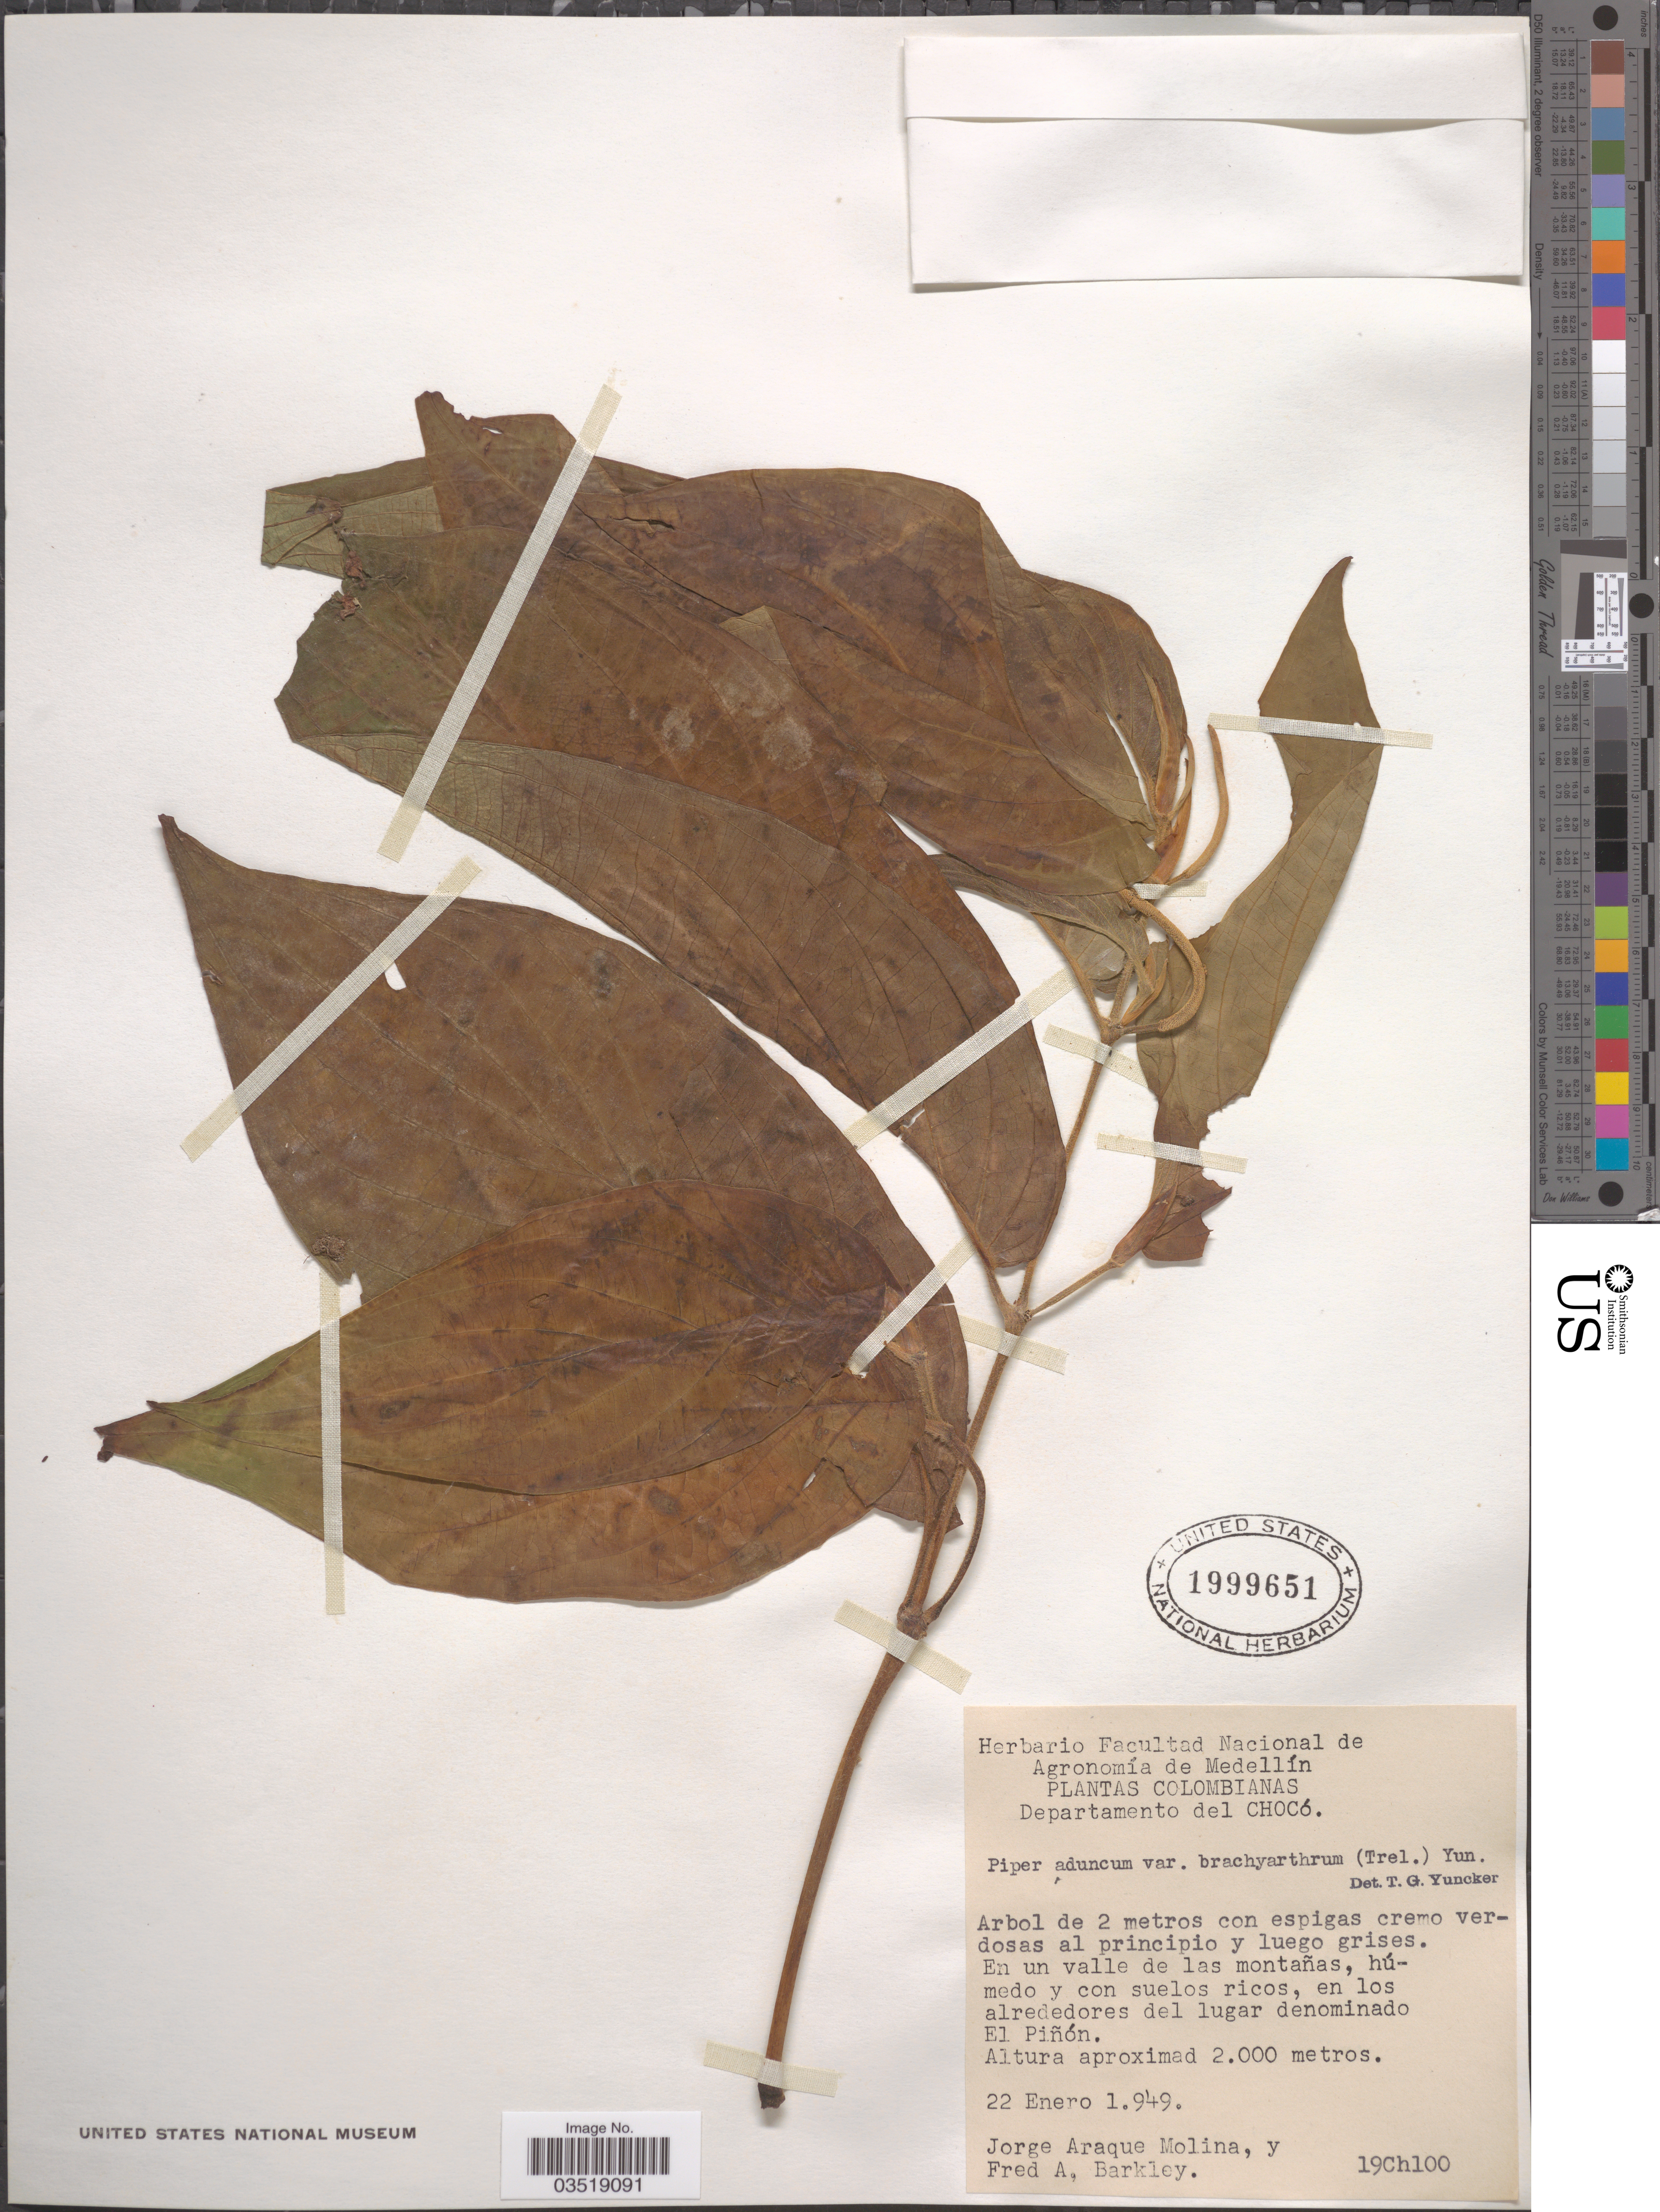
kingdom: Plantae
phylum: Tracheophyta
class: Magnoliopsida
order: Piperales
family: Piperaceae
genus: Piper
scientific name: Piper aduncum var. cordulatum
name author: L.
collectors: J. A. Molina & F. A. Barkley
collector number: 19Ch100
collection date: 1949-01-22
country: Colombia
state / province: Chocó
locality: Departamento del Chocó. En un valle de las montañas, húmedo y con suelos ricos, en los alrededores del lugar denominado El Piñón.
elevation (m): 2000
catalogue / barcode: US 1999651